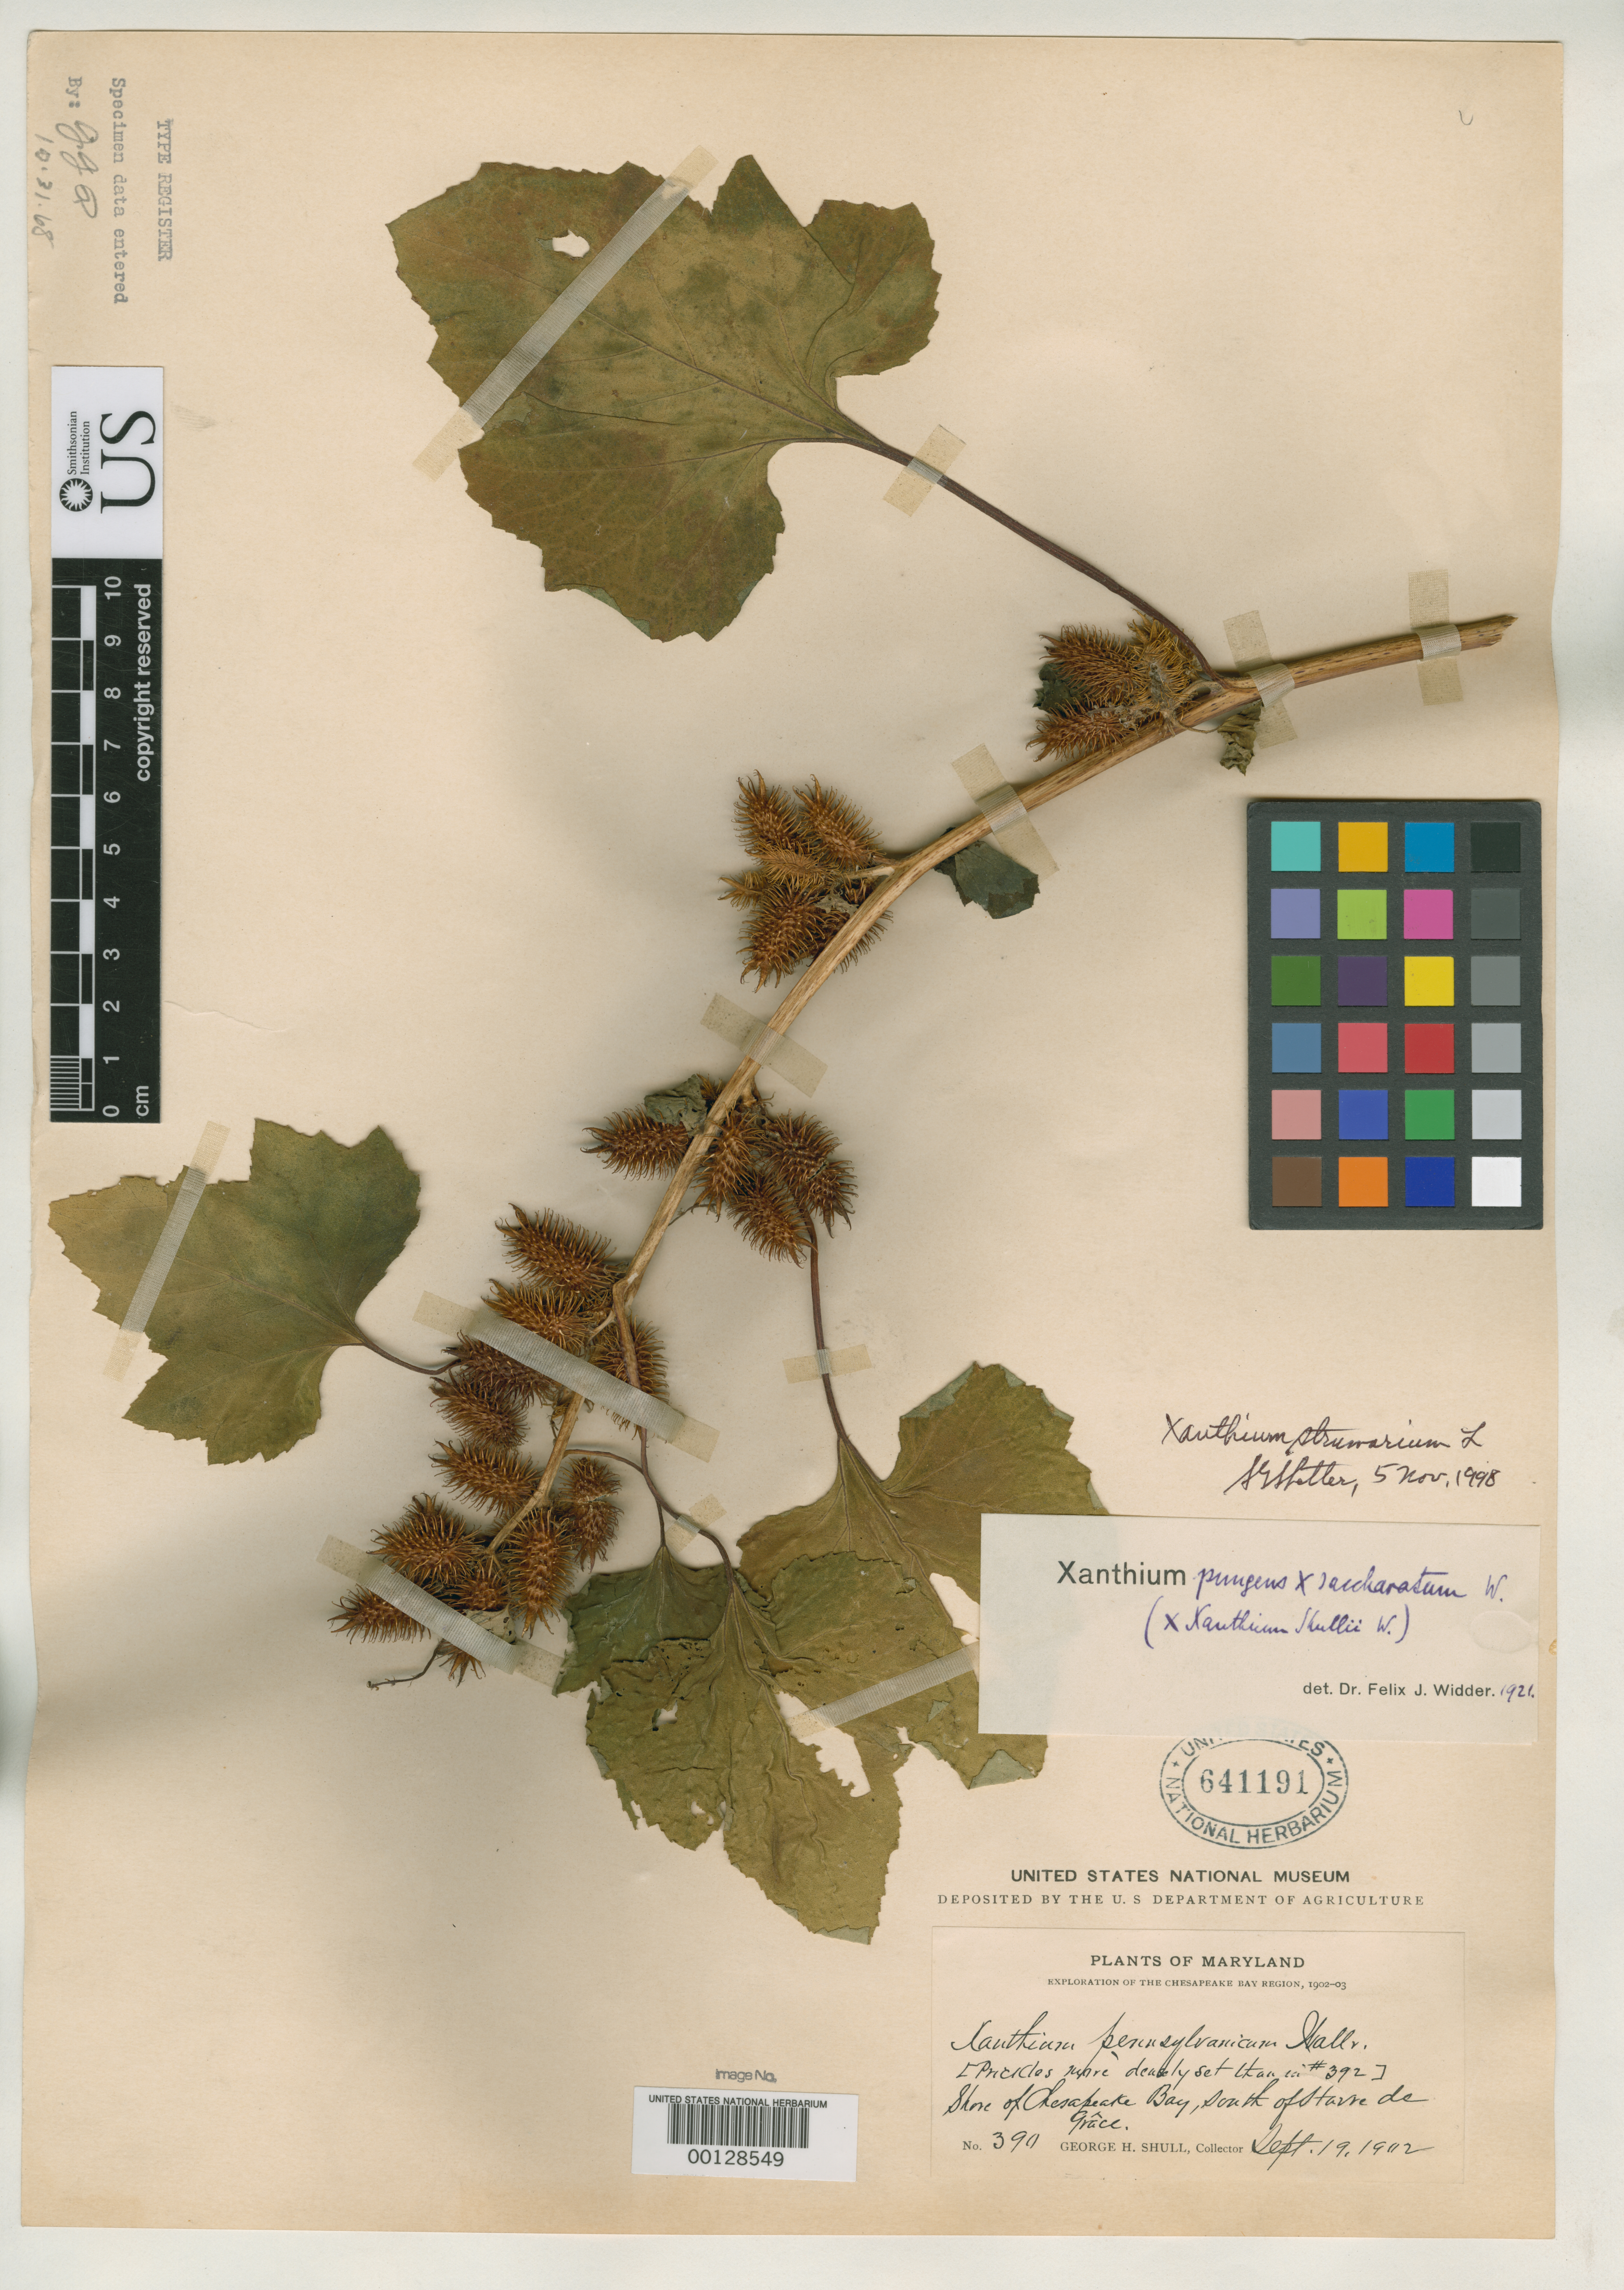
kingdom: Plantae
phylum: Tracheophyta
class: Magnoliopsida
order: Asterales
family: Asteraceae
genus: Xanthium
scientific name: Xanthium x shullii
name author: Widder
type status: Holotype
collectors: G. H. Shull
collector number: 390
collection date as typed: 19 Sep 1902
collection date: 1902-09-19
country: United States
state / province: Maryland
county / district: Harford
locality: S of Havre de Grace, shore of Chesapeake Bay.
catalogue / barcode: US 641191